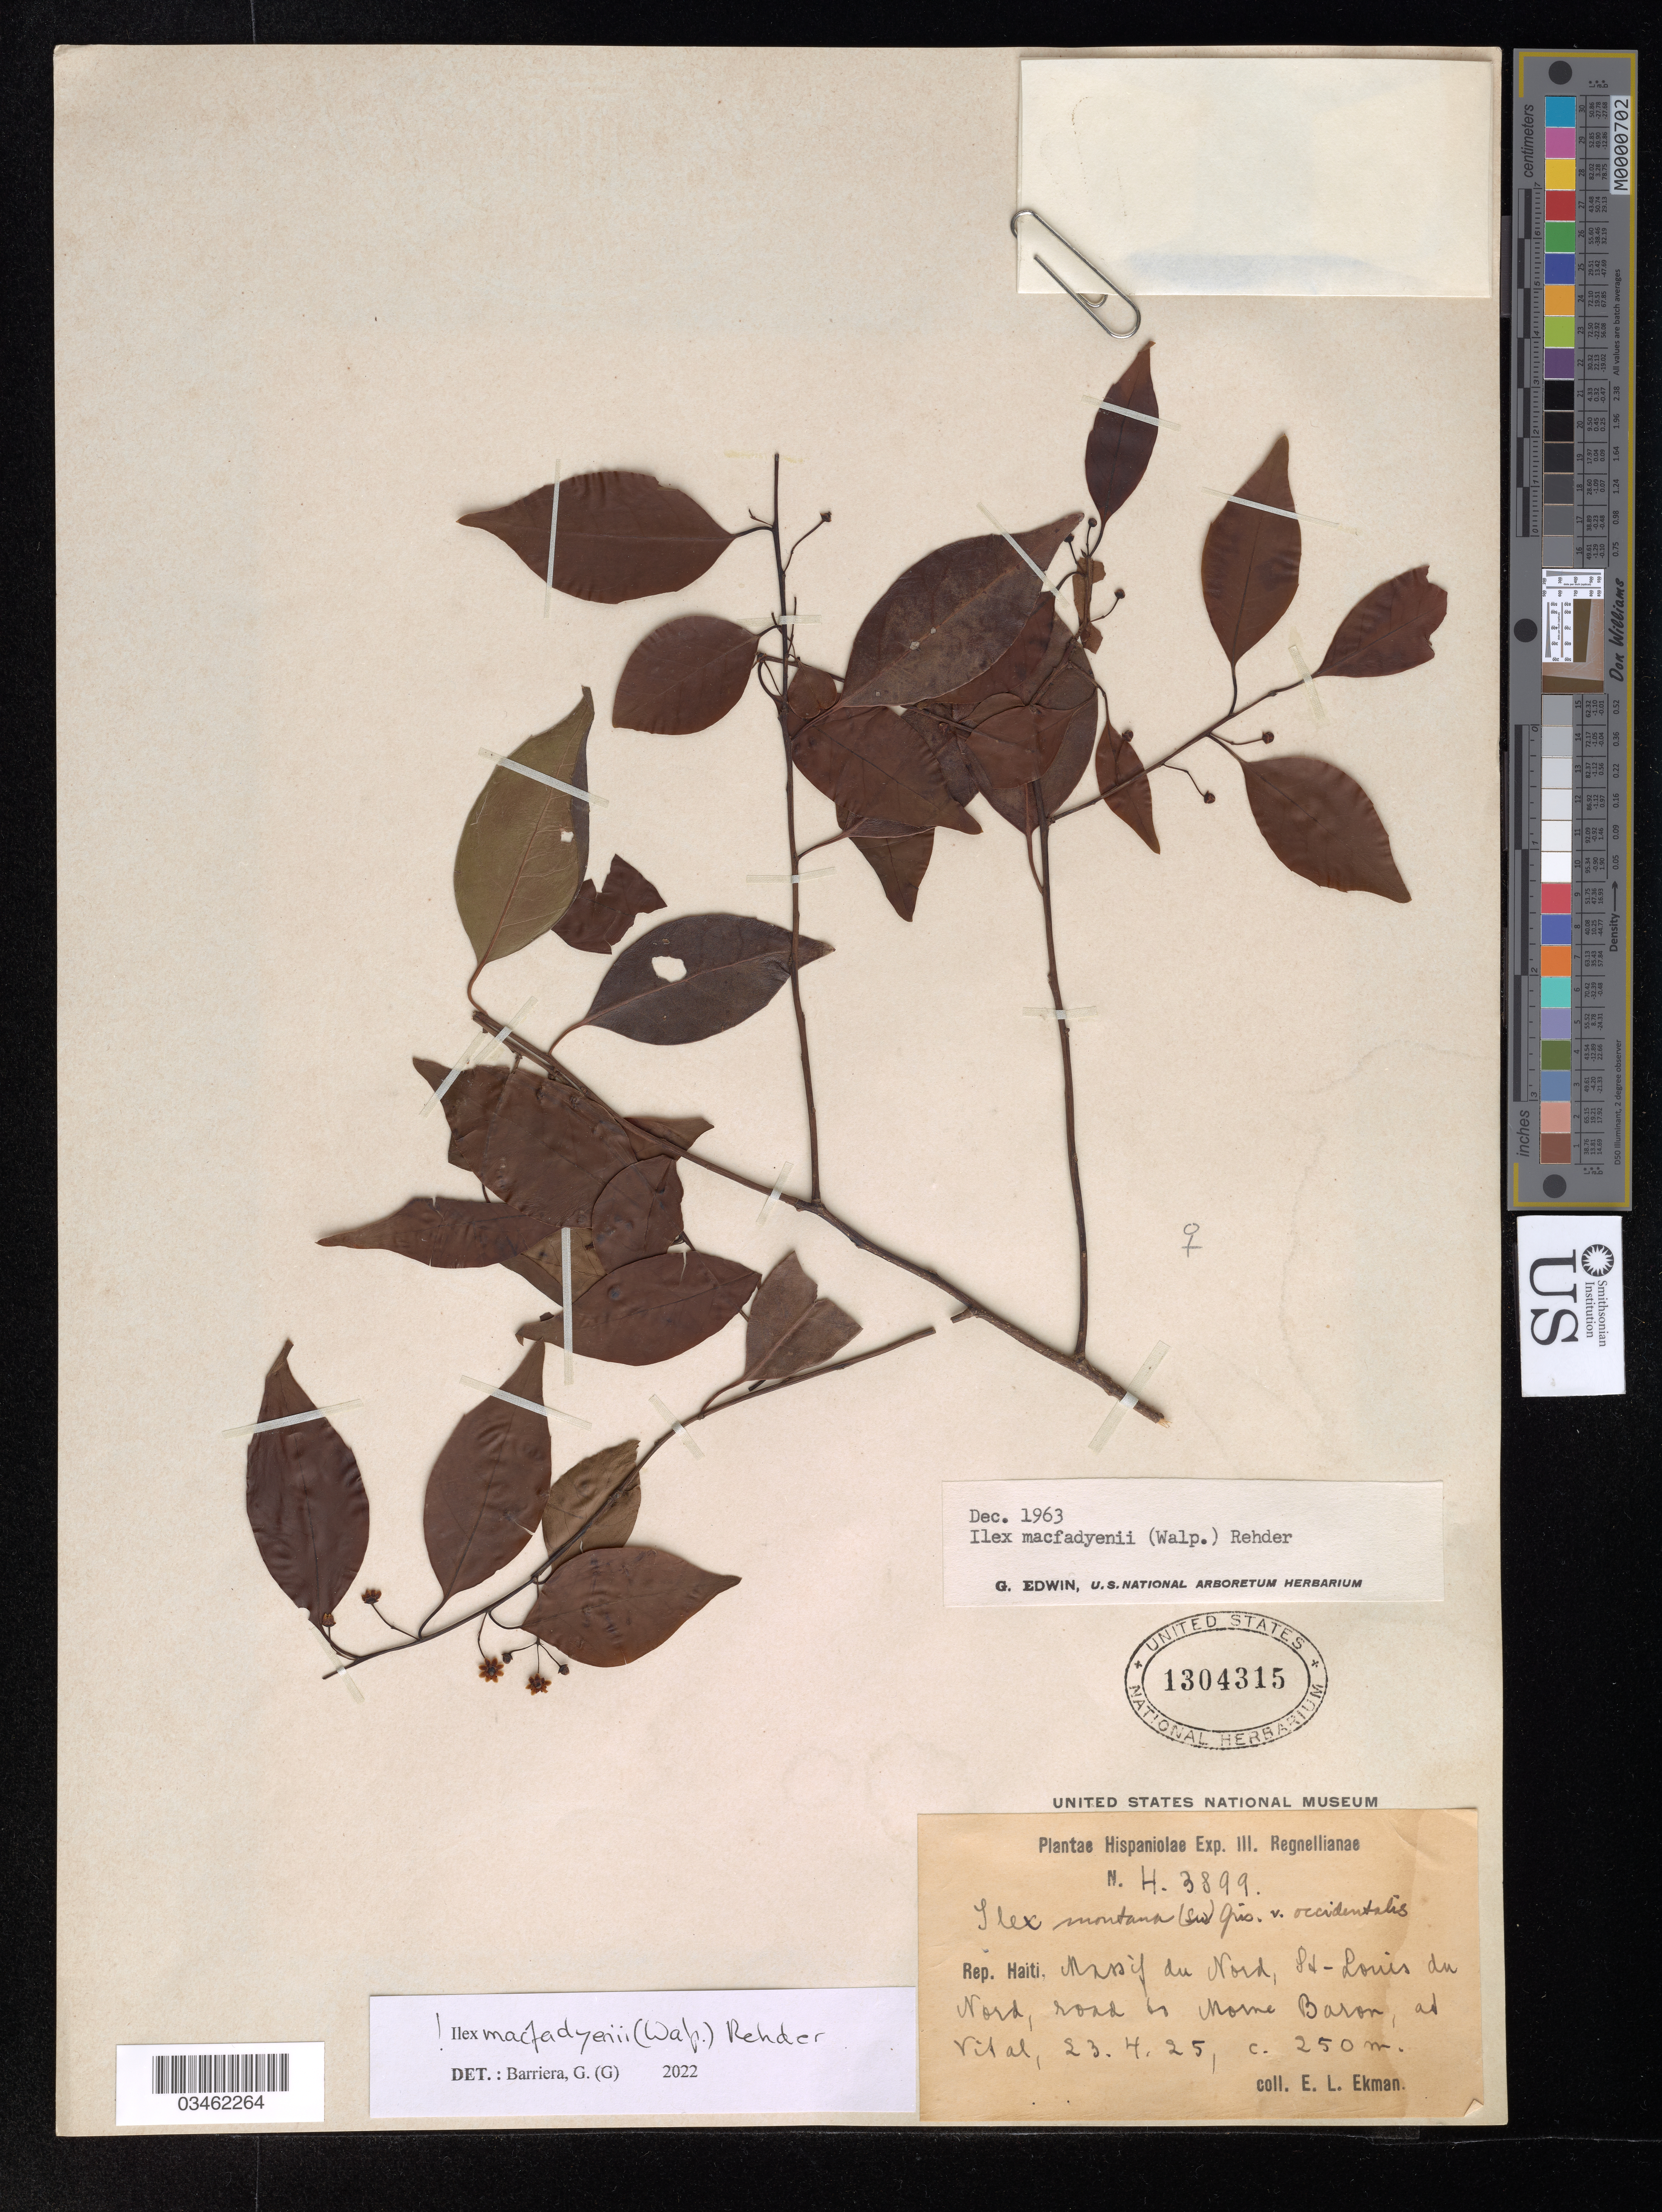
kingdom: Plantae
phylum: Tracheophyta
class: Magnoliopsida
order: Aquifoliales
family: Aquifoliaceae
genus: Ilex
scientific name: Ilex macfadyenii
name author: Rehder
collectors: E. L. Ekman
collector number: H. 3899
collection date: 1925-04-23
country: Haiti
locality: Massif du Nord, St-Louis du Nord, road to Nome* Baron, at Vital.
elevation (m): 250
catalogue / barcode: US 1304315